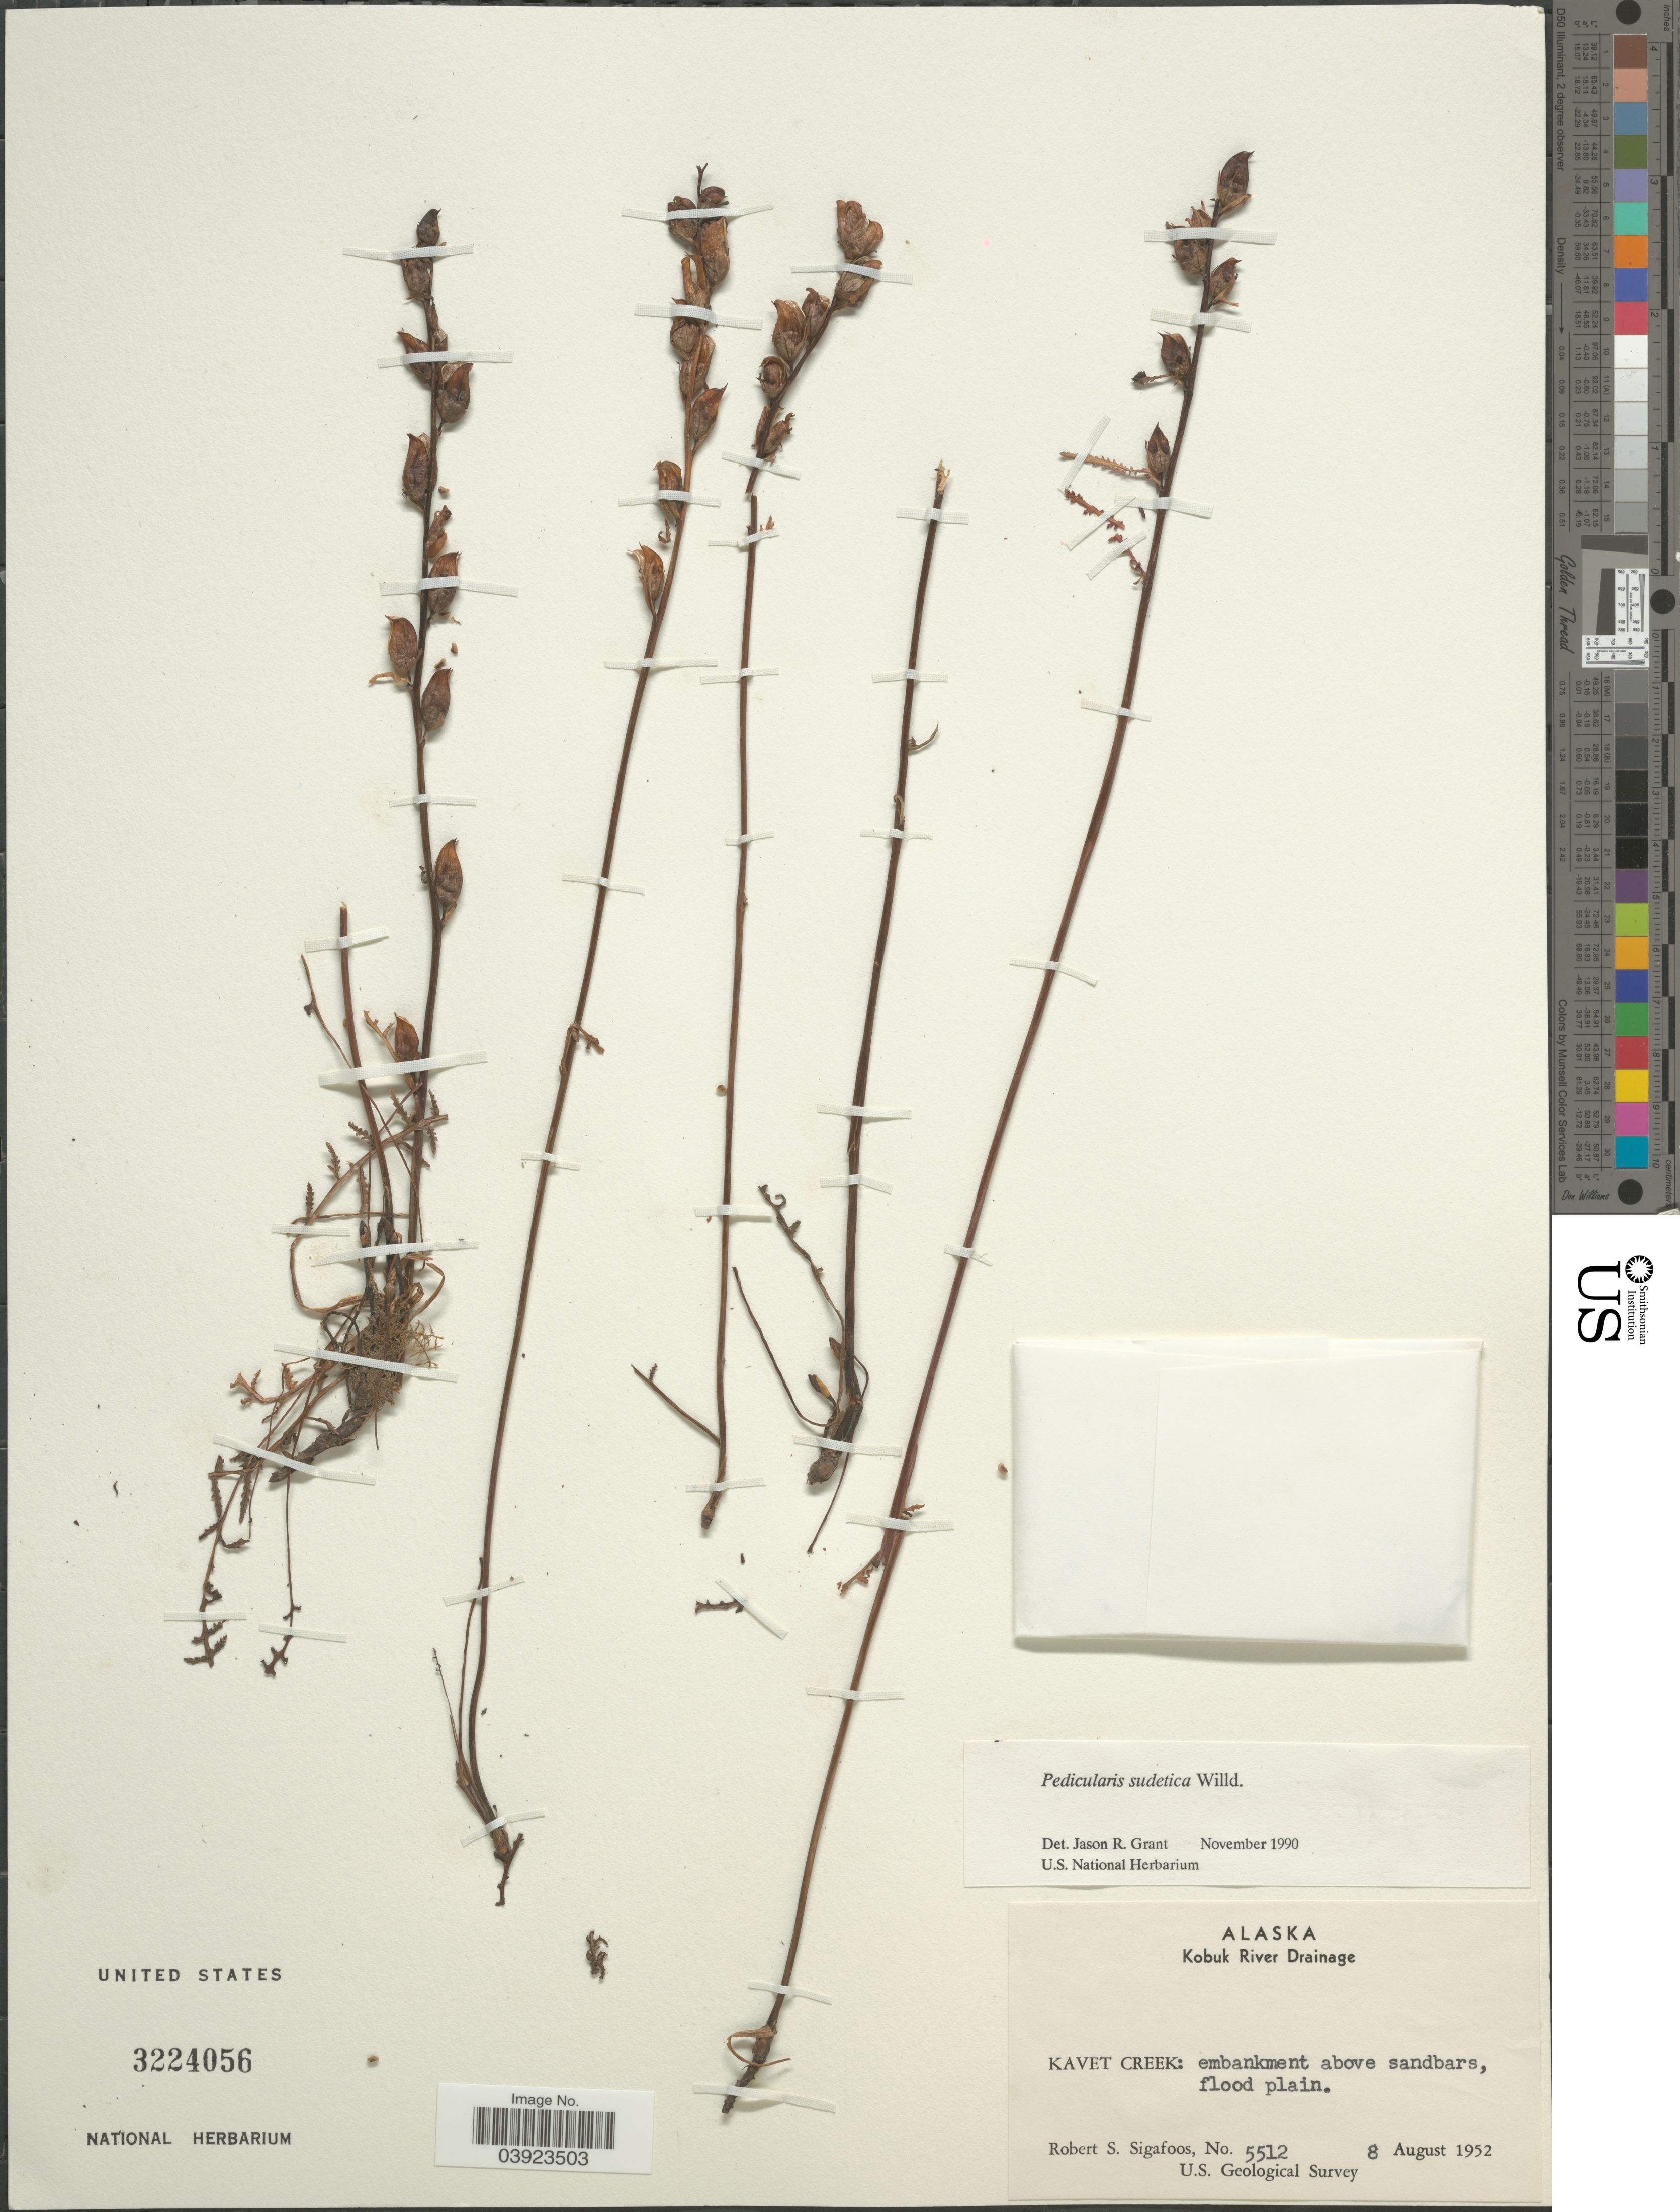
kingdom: Plantae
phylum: Tracheophyta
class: Magnoliopsida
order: Lamiales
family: Orobanchaceae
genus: Pedicularis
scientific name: Pedicularis sudetica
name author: Willd.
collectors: R. Sigafoos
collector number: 5512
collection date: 1952-08-08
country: United States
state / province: Alaska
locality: Kobuk River Drainage. Kavet Creek: embankment above sandbars, flood plain.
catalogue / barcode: US 3224056